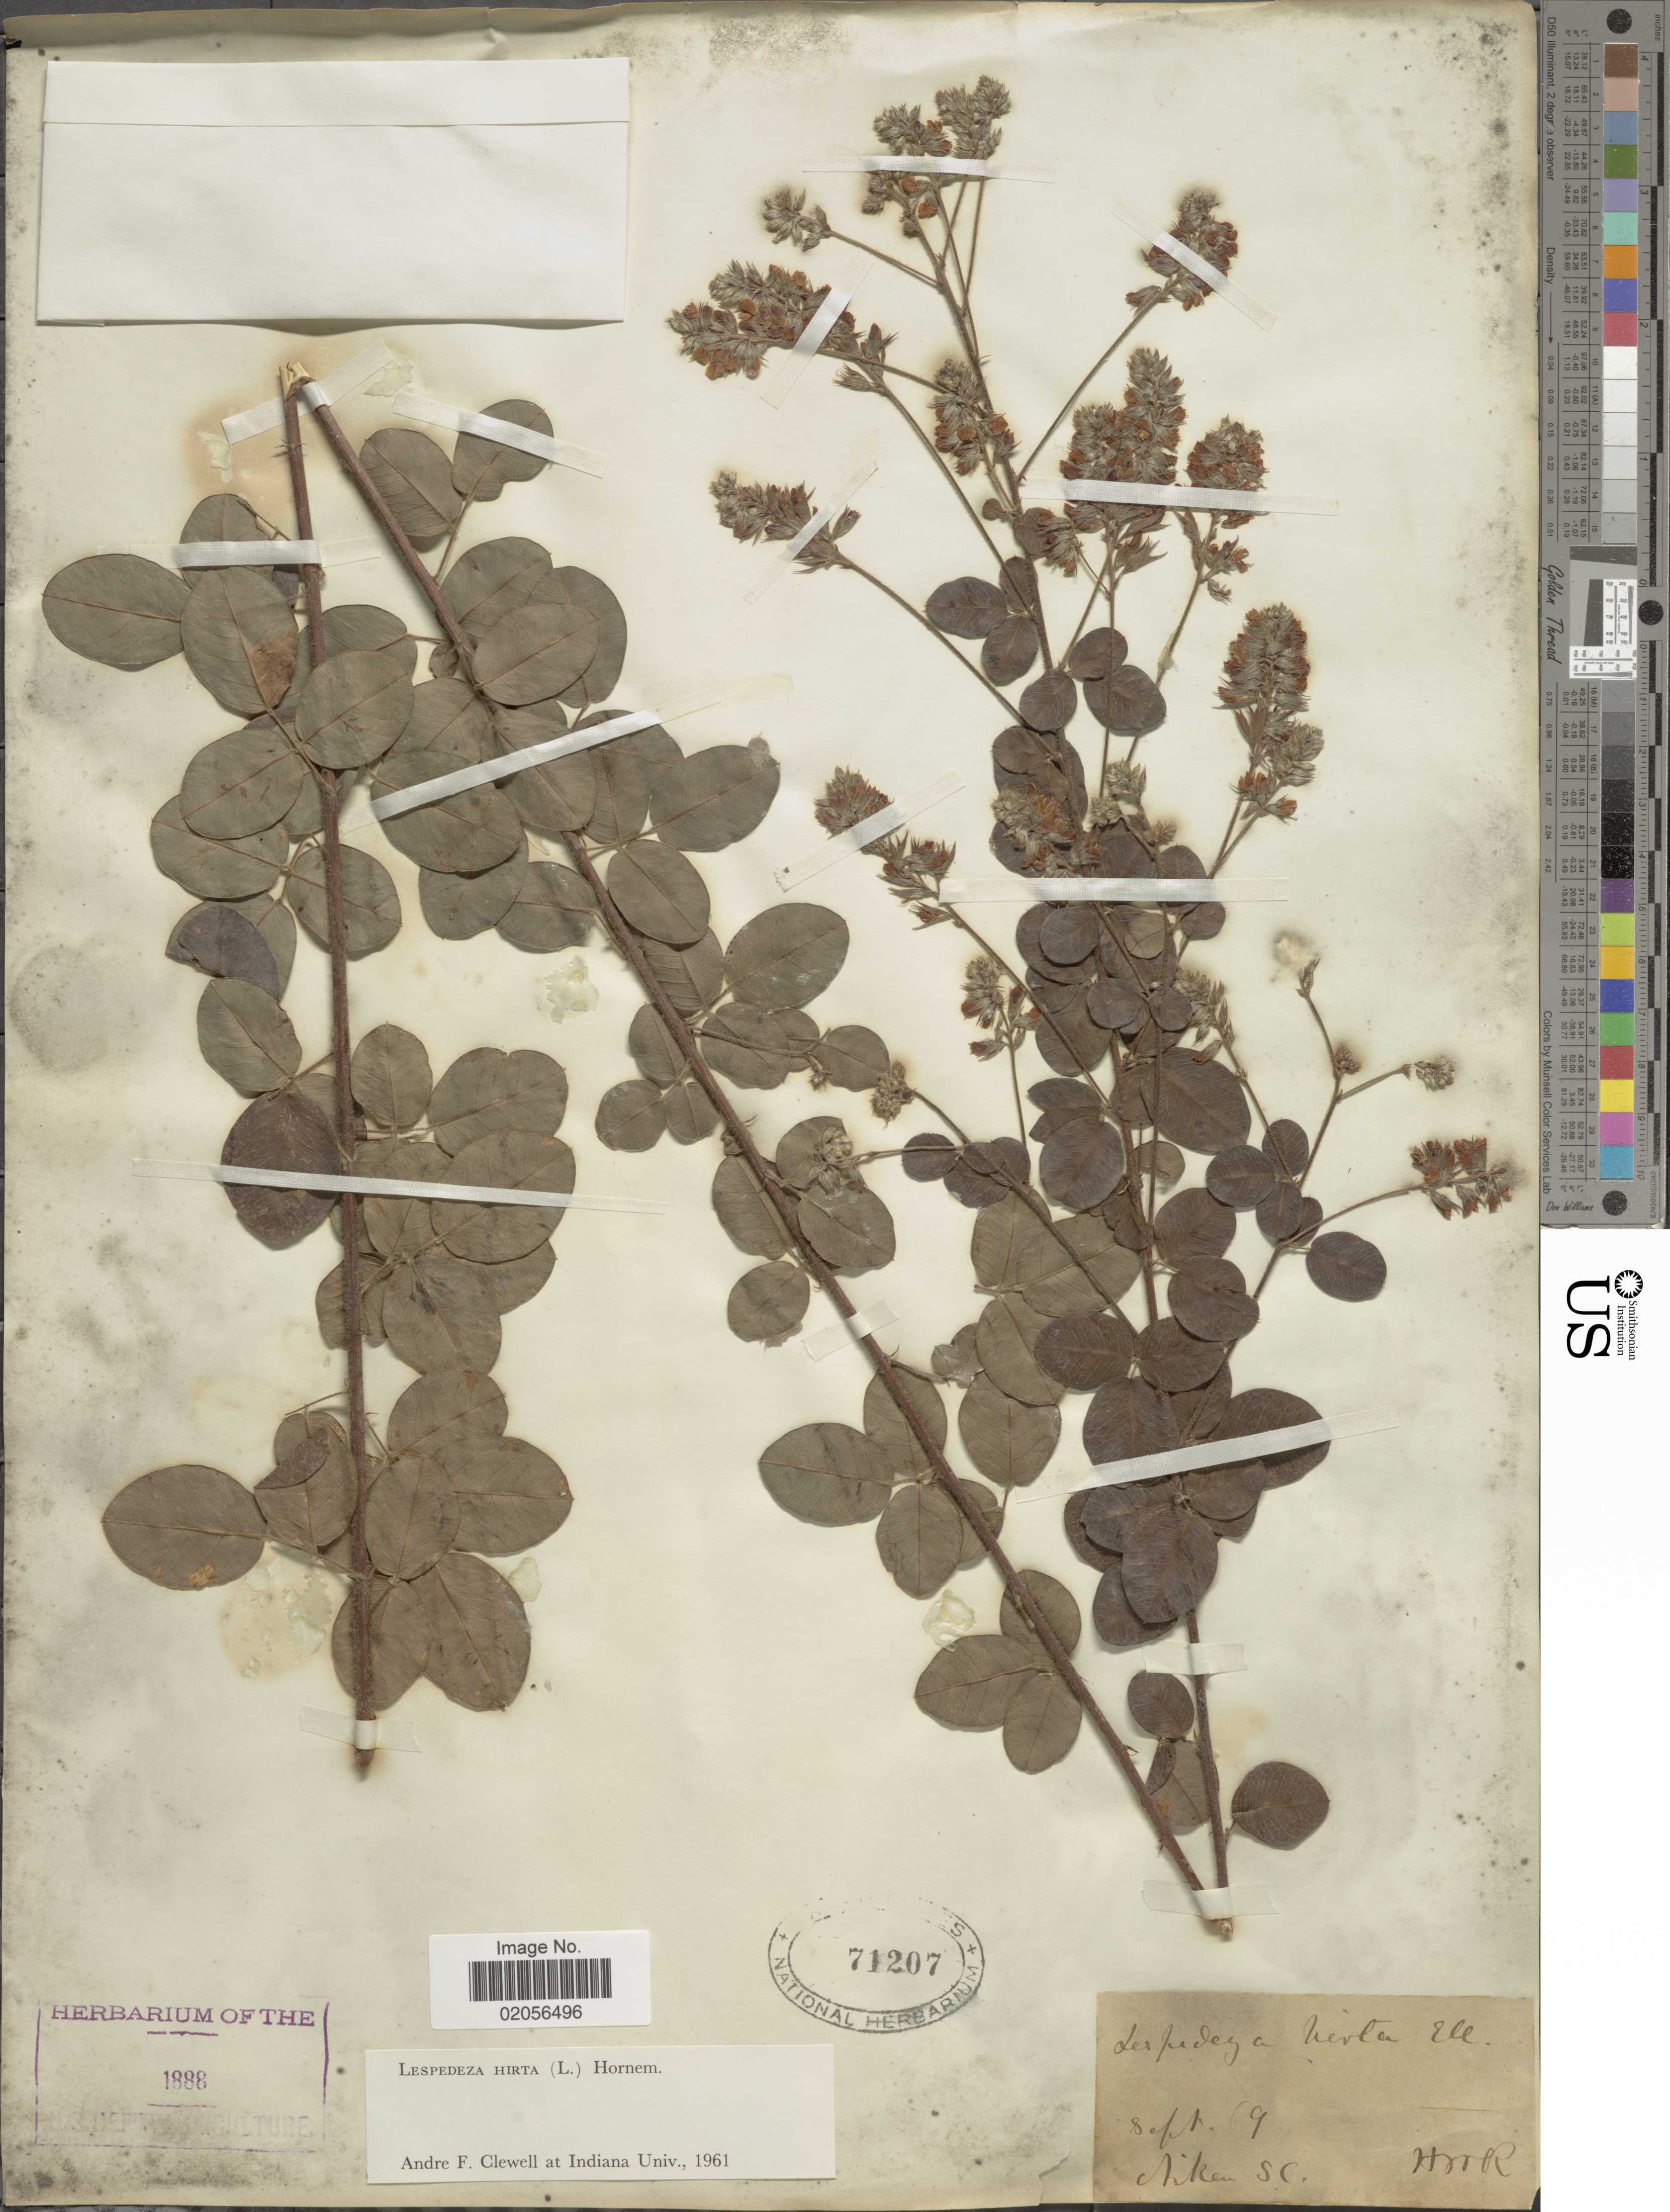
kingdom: Plantae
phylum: Tracheophyta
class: Magnoliopsida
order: Fabales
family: Fabaceae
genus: Lespedeza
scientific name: Lespedeza hirta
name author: (L.) Hornem.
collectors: H. W. R.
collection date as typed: Transcribed d/m/y: /9/69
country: United States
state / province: South Carolina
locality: Aiken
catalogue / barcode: US 71207